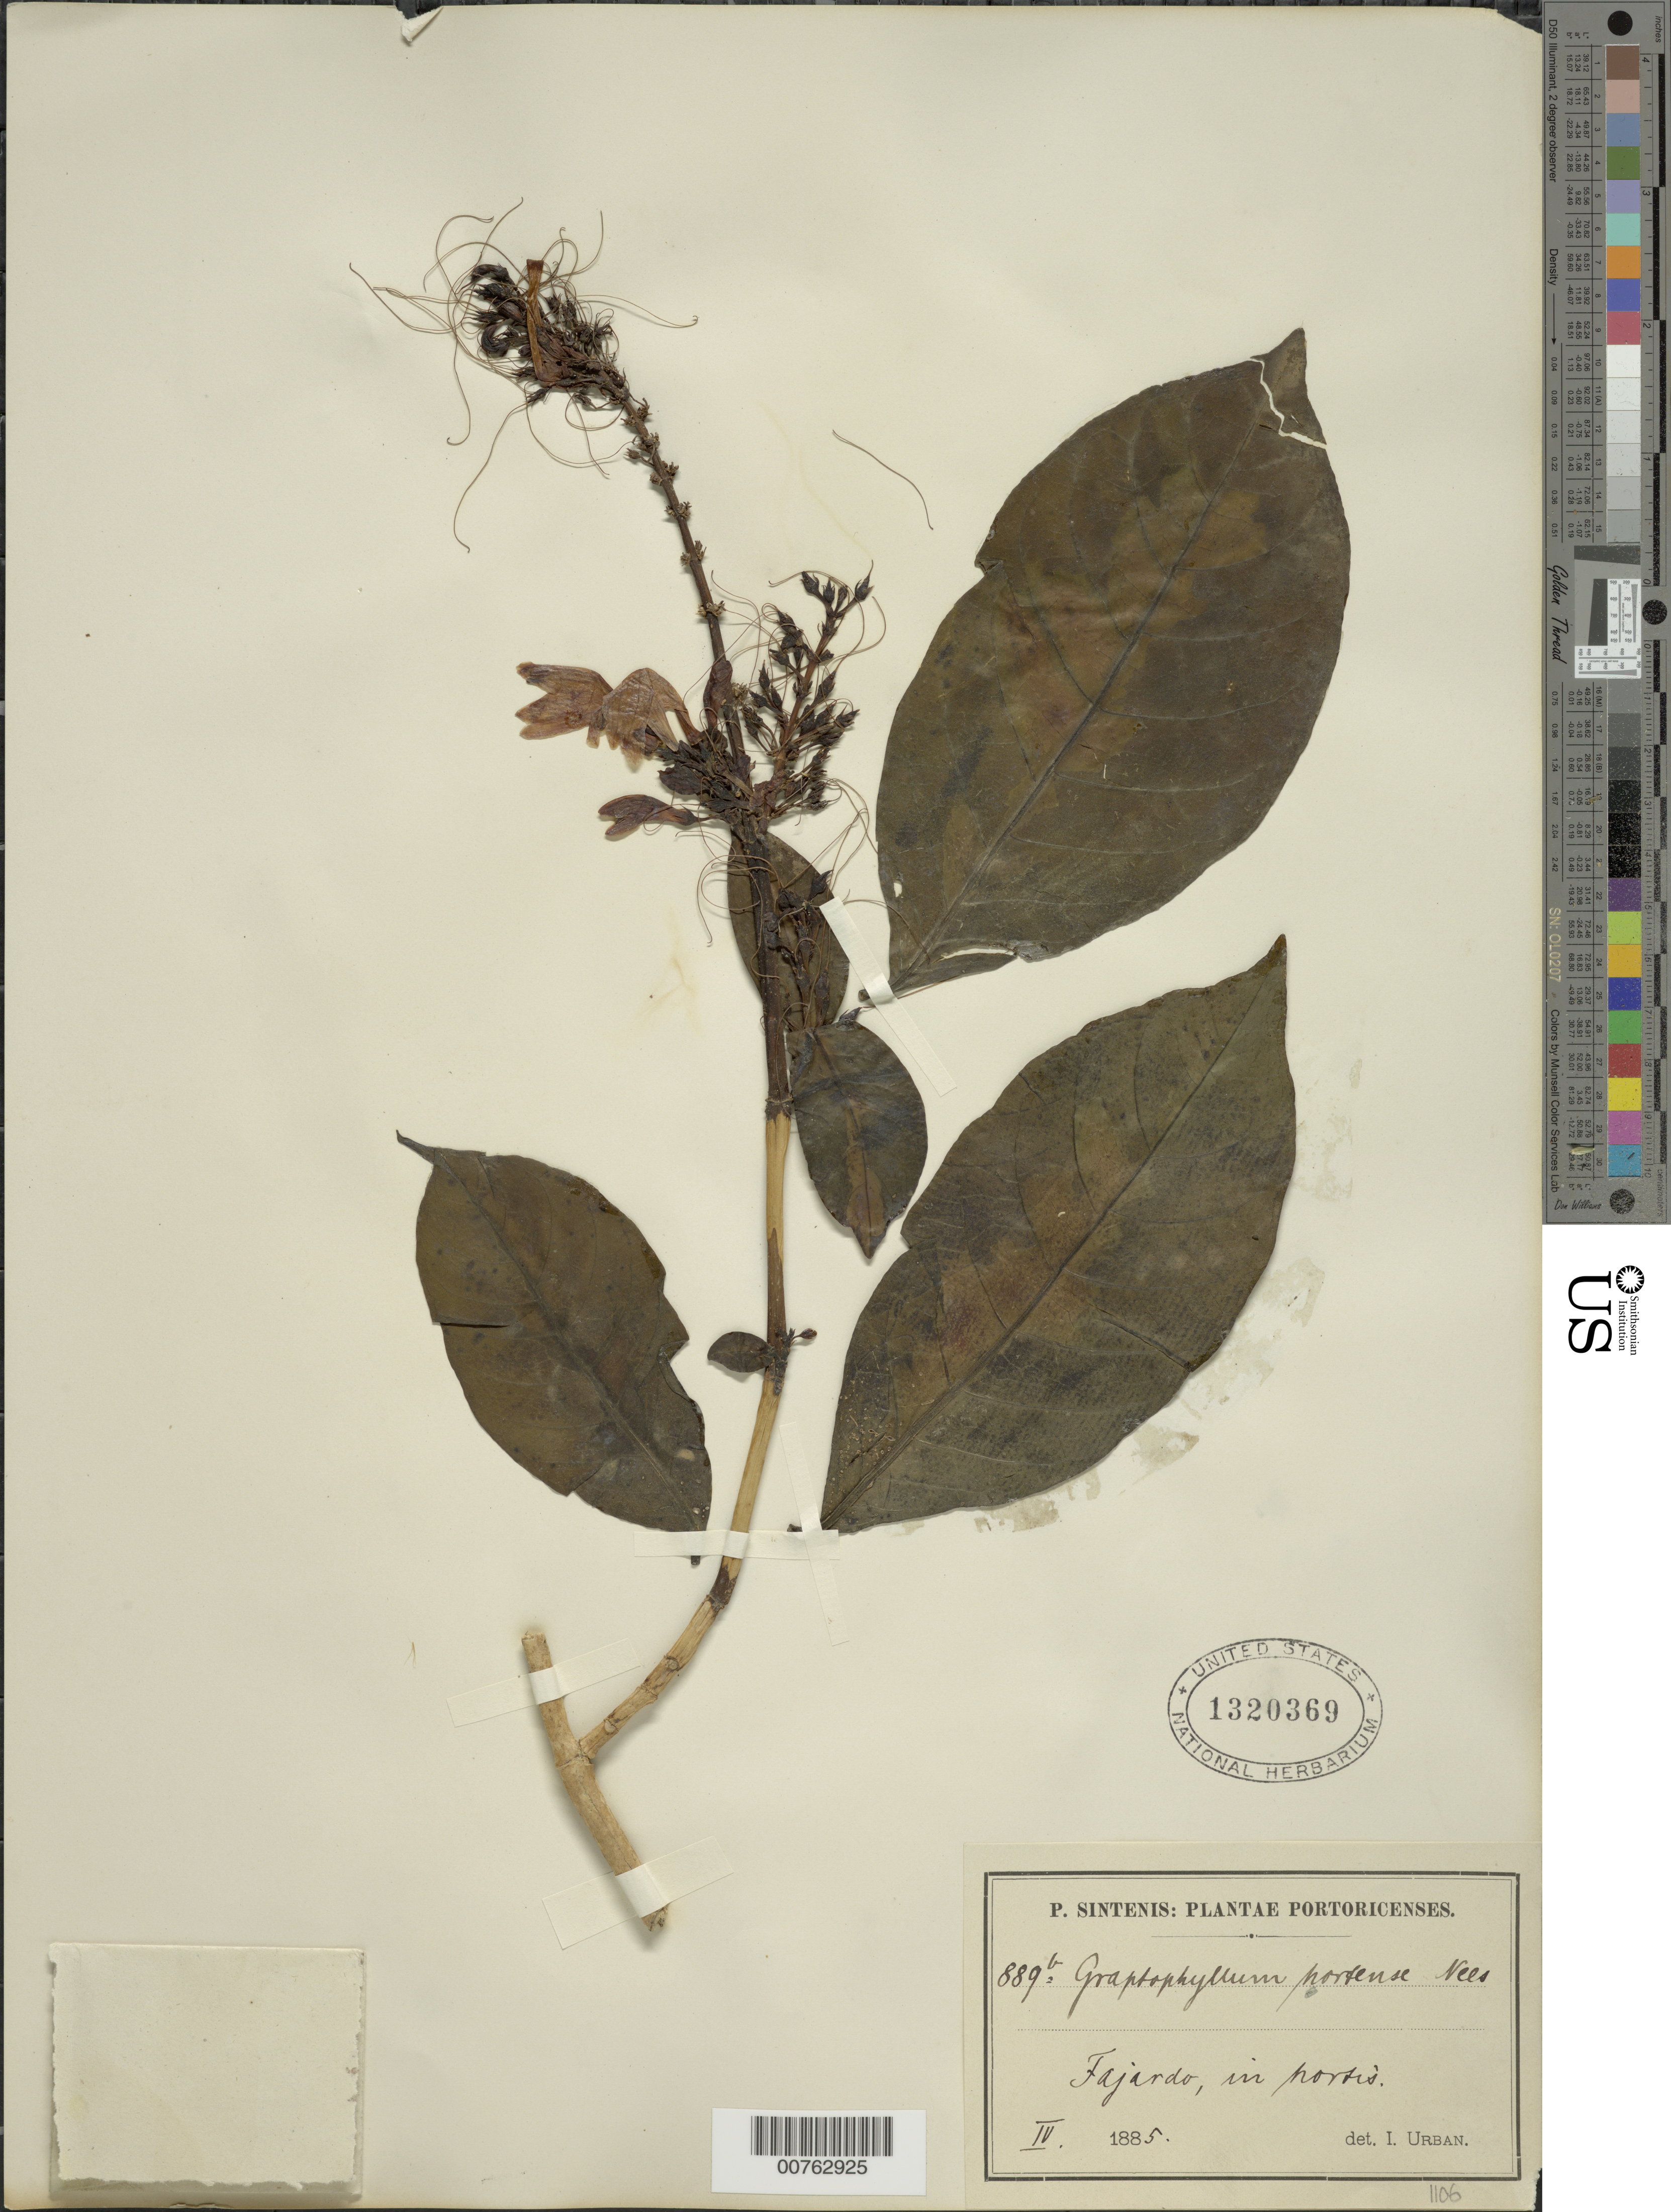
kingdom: Plantae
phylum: Tracheophyta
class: Magnoliopsida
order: Lamiales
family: Acanthaceae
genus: Graptophyllum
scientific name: Graptophyllum pictum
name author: (L.) Griff.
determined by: Acevedo-Rodríguez, P., (BOT), Smithsonian Institution - National Museum of Natural History (UNITED STATES)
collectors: P. Sintenis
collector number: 889b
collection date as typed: Apr 1885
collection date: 1885-04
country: Puerto Rico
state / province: Fajardo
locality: Fajardo, in hortis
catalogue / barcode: US 1320369